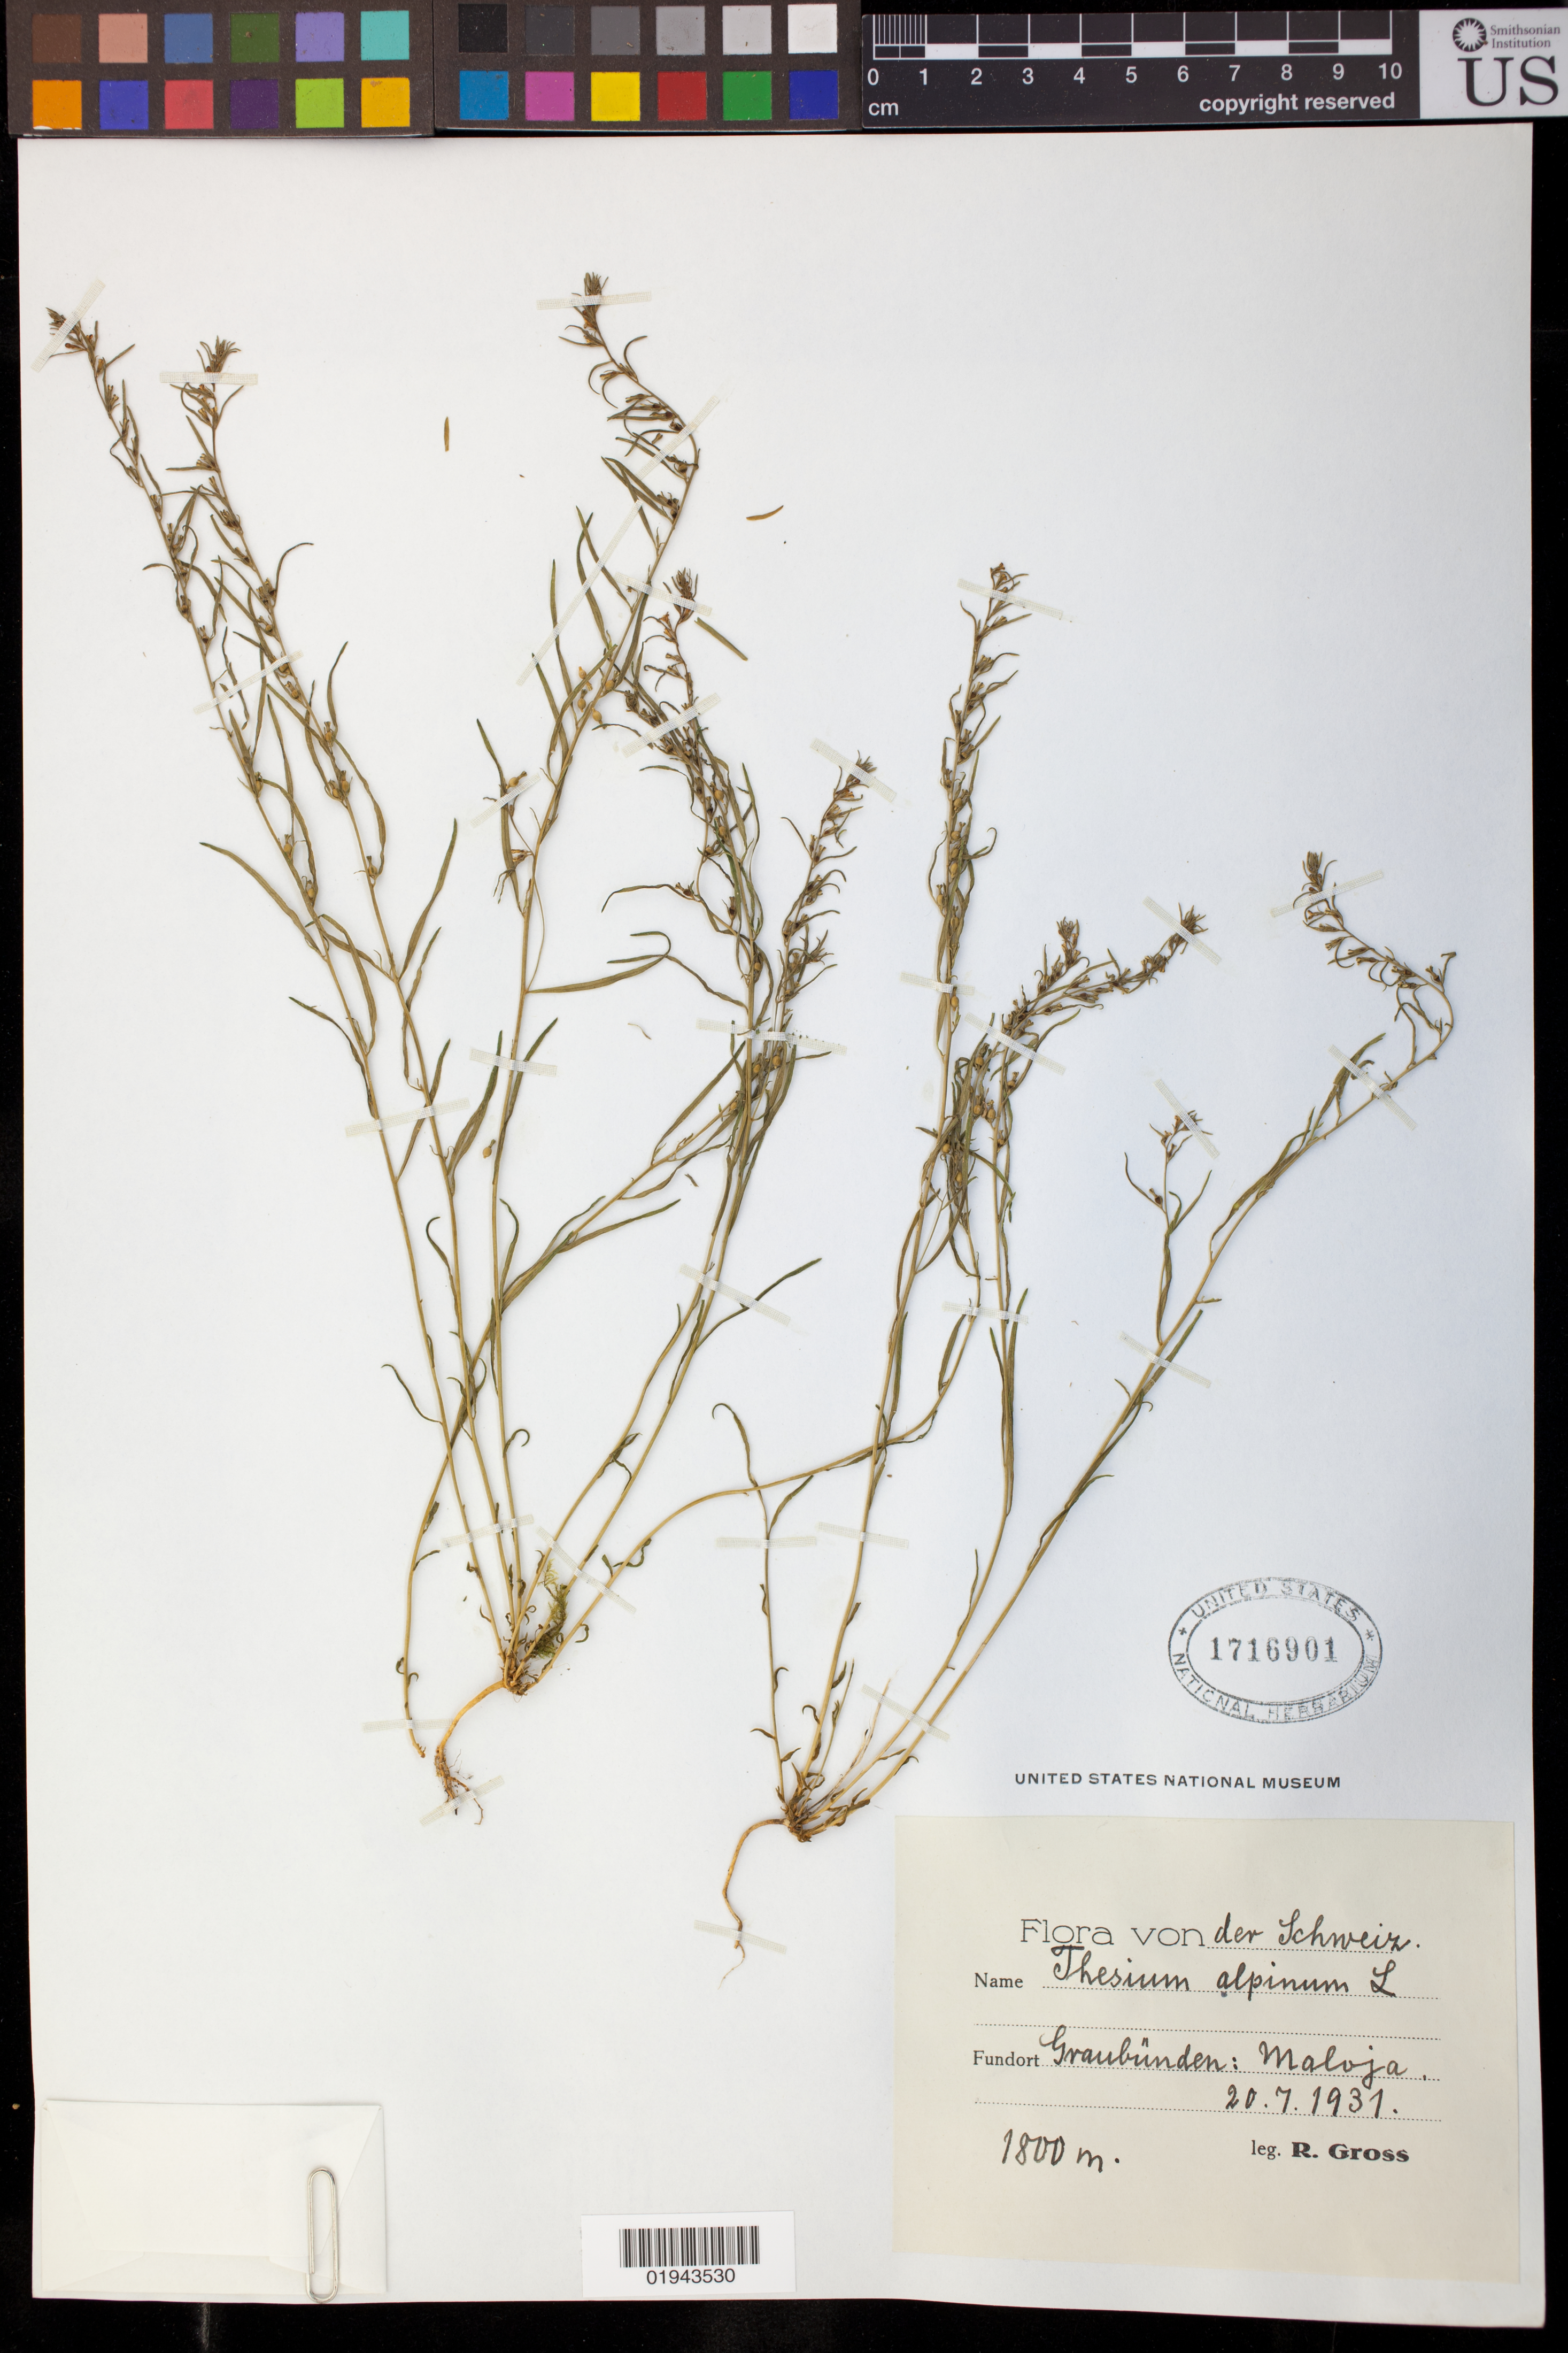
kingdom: Plantae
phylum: Tracheophyta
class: Magnoliopsida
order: Santalales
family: Thesiaceae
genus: Thesium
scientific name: Thesium alpinum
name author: L.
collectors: R. Gross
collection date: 1937-07-20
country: Switzerland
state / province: Graubunden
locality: Graubunden: Maloja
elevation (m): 1800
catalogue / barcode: US 1716901